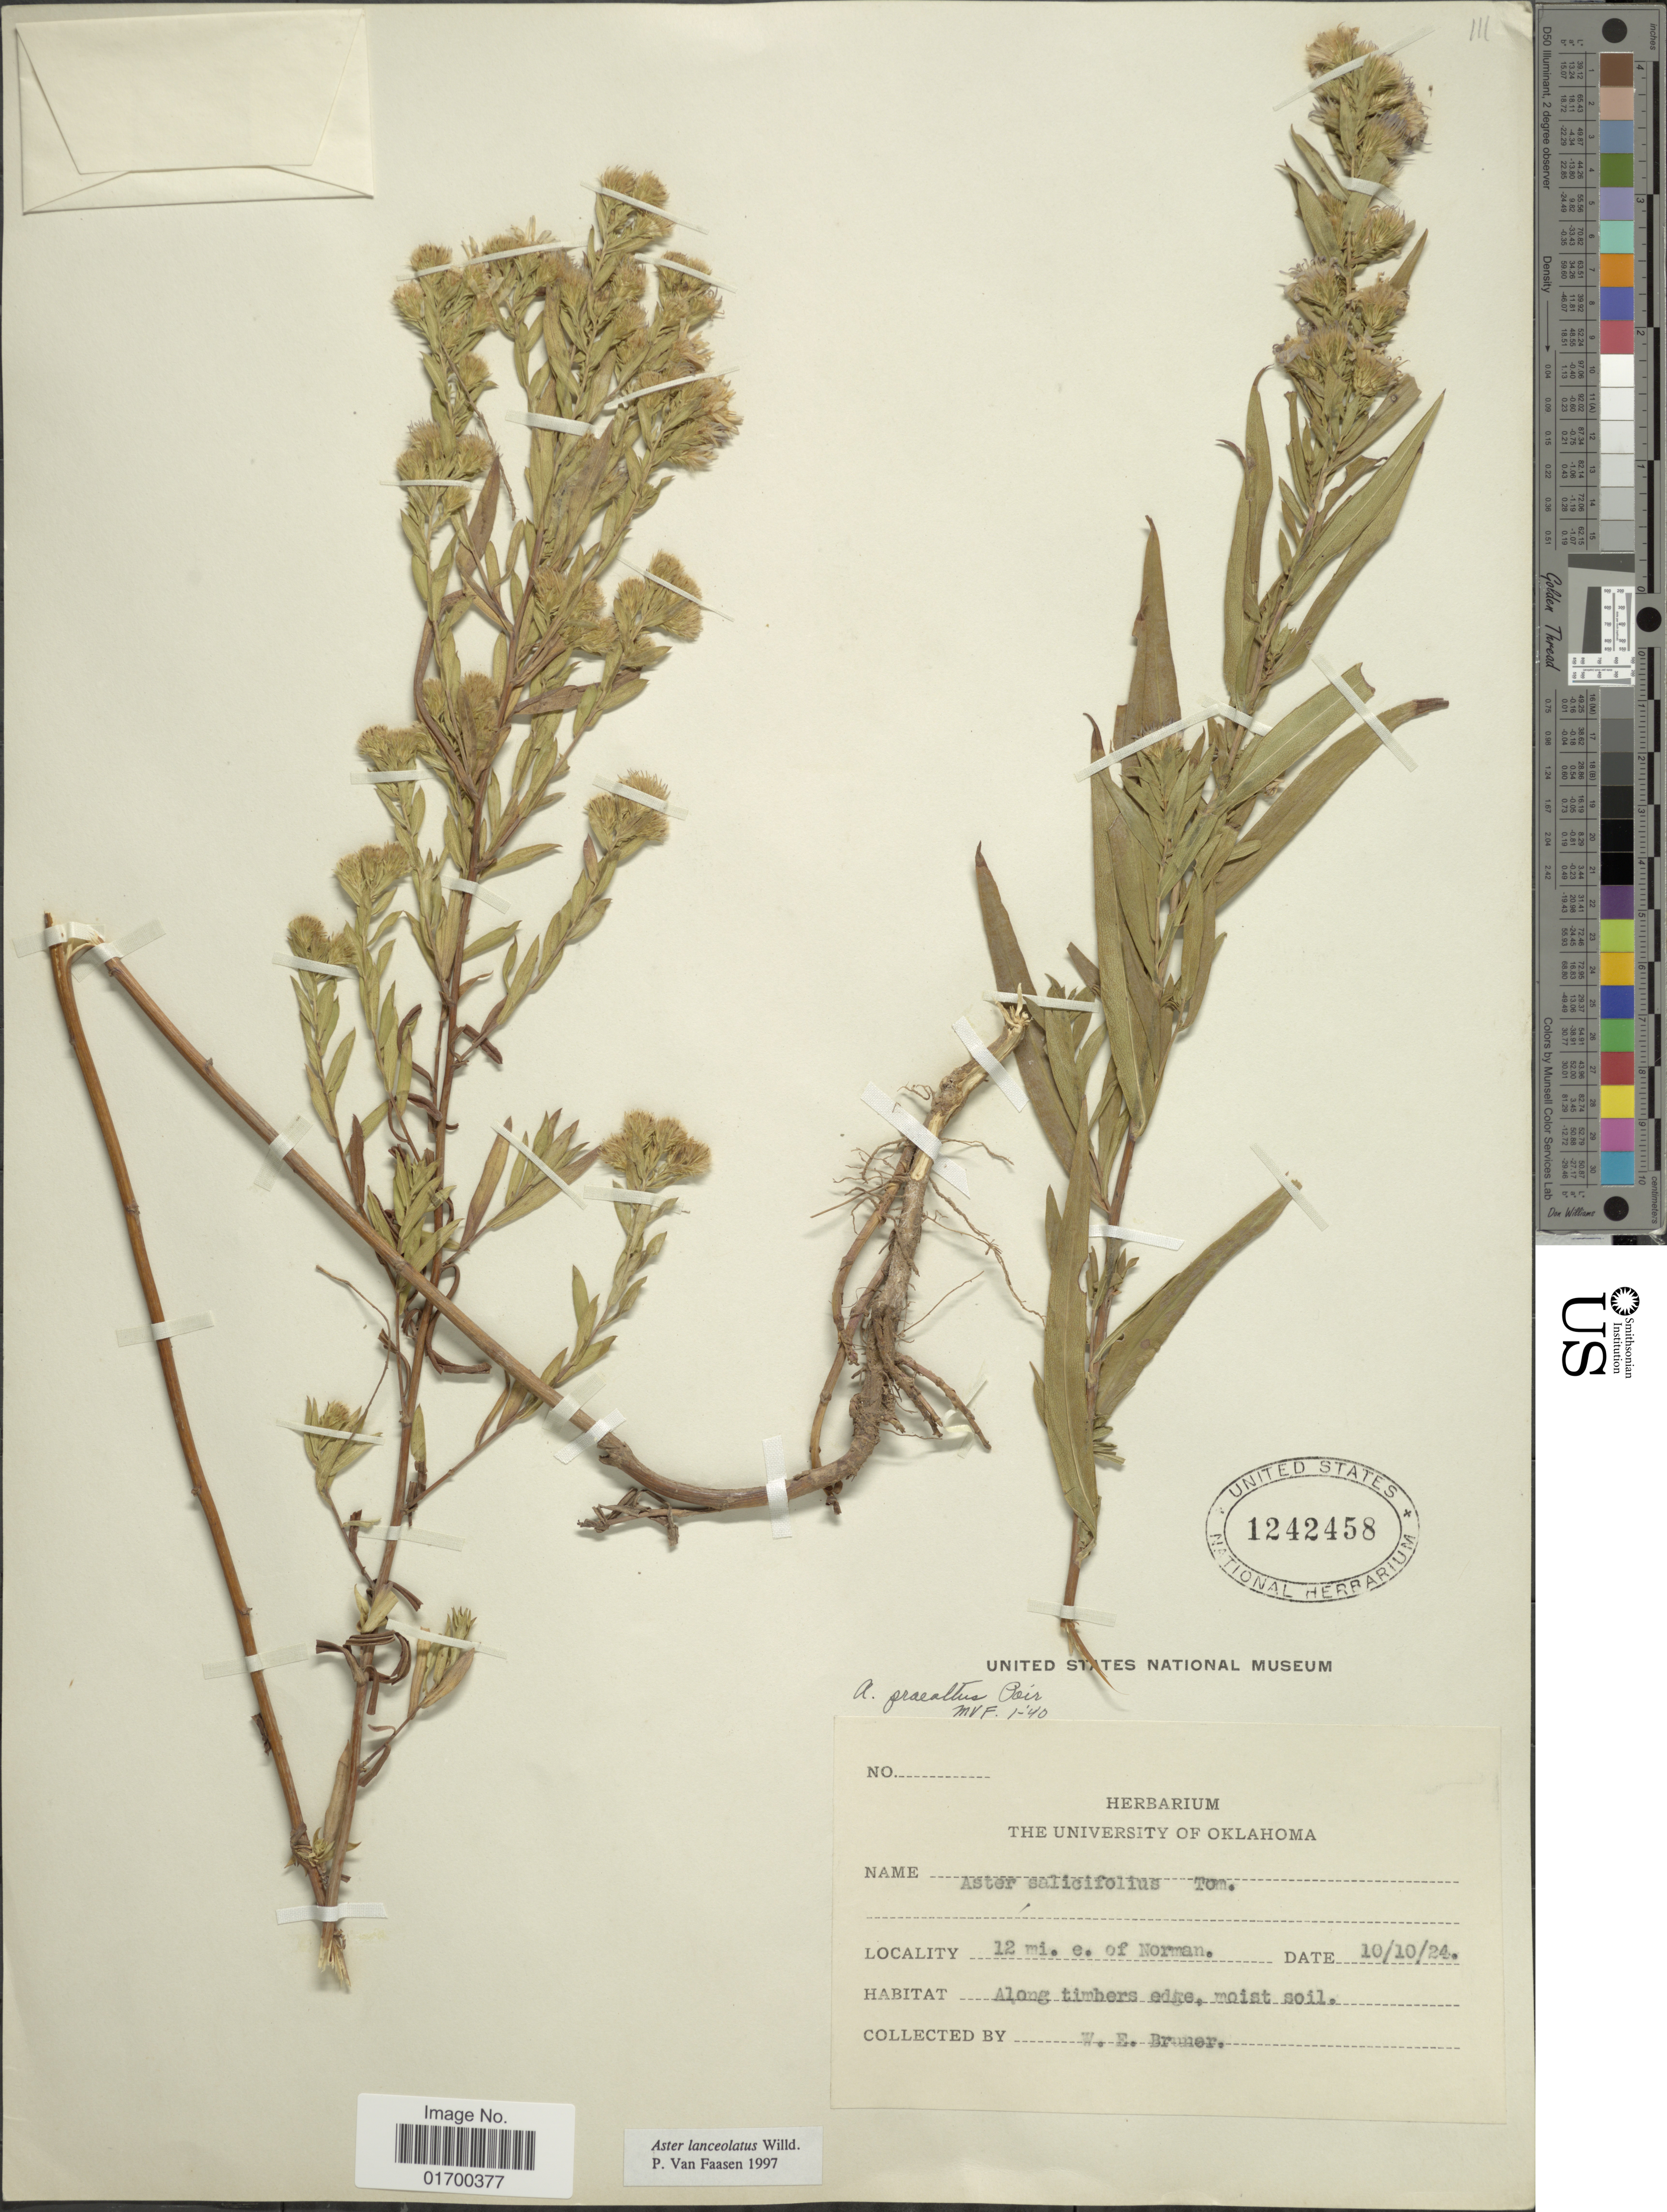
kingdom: Plantae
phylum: Tracheophyta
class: Magnoliopsida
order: Asterales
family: Asteraceae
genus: Symphyotrichum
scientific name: Symphyotrichum lanceolatum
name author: (Willd.) G.L. Nesom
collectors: W. Bruner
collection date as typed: Transcribed d/m/y: 10/10/24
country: United States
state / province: Oklahoma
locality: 12 mi. e. of Norman, Along timbers edge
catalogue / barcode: US 1242458